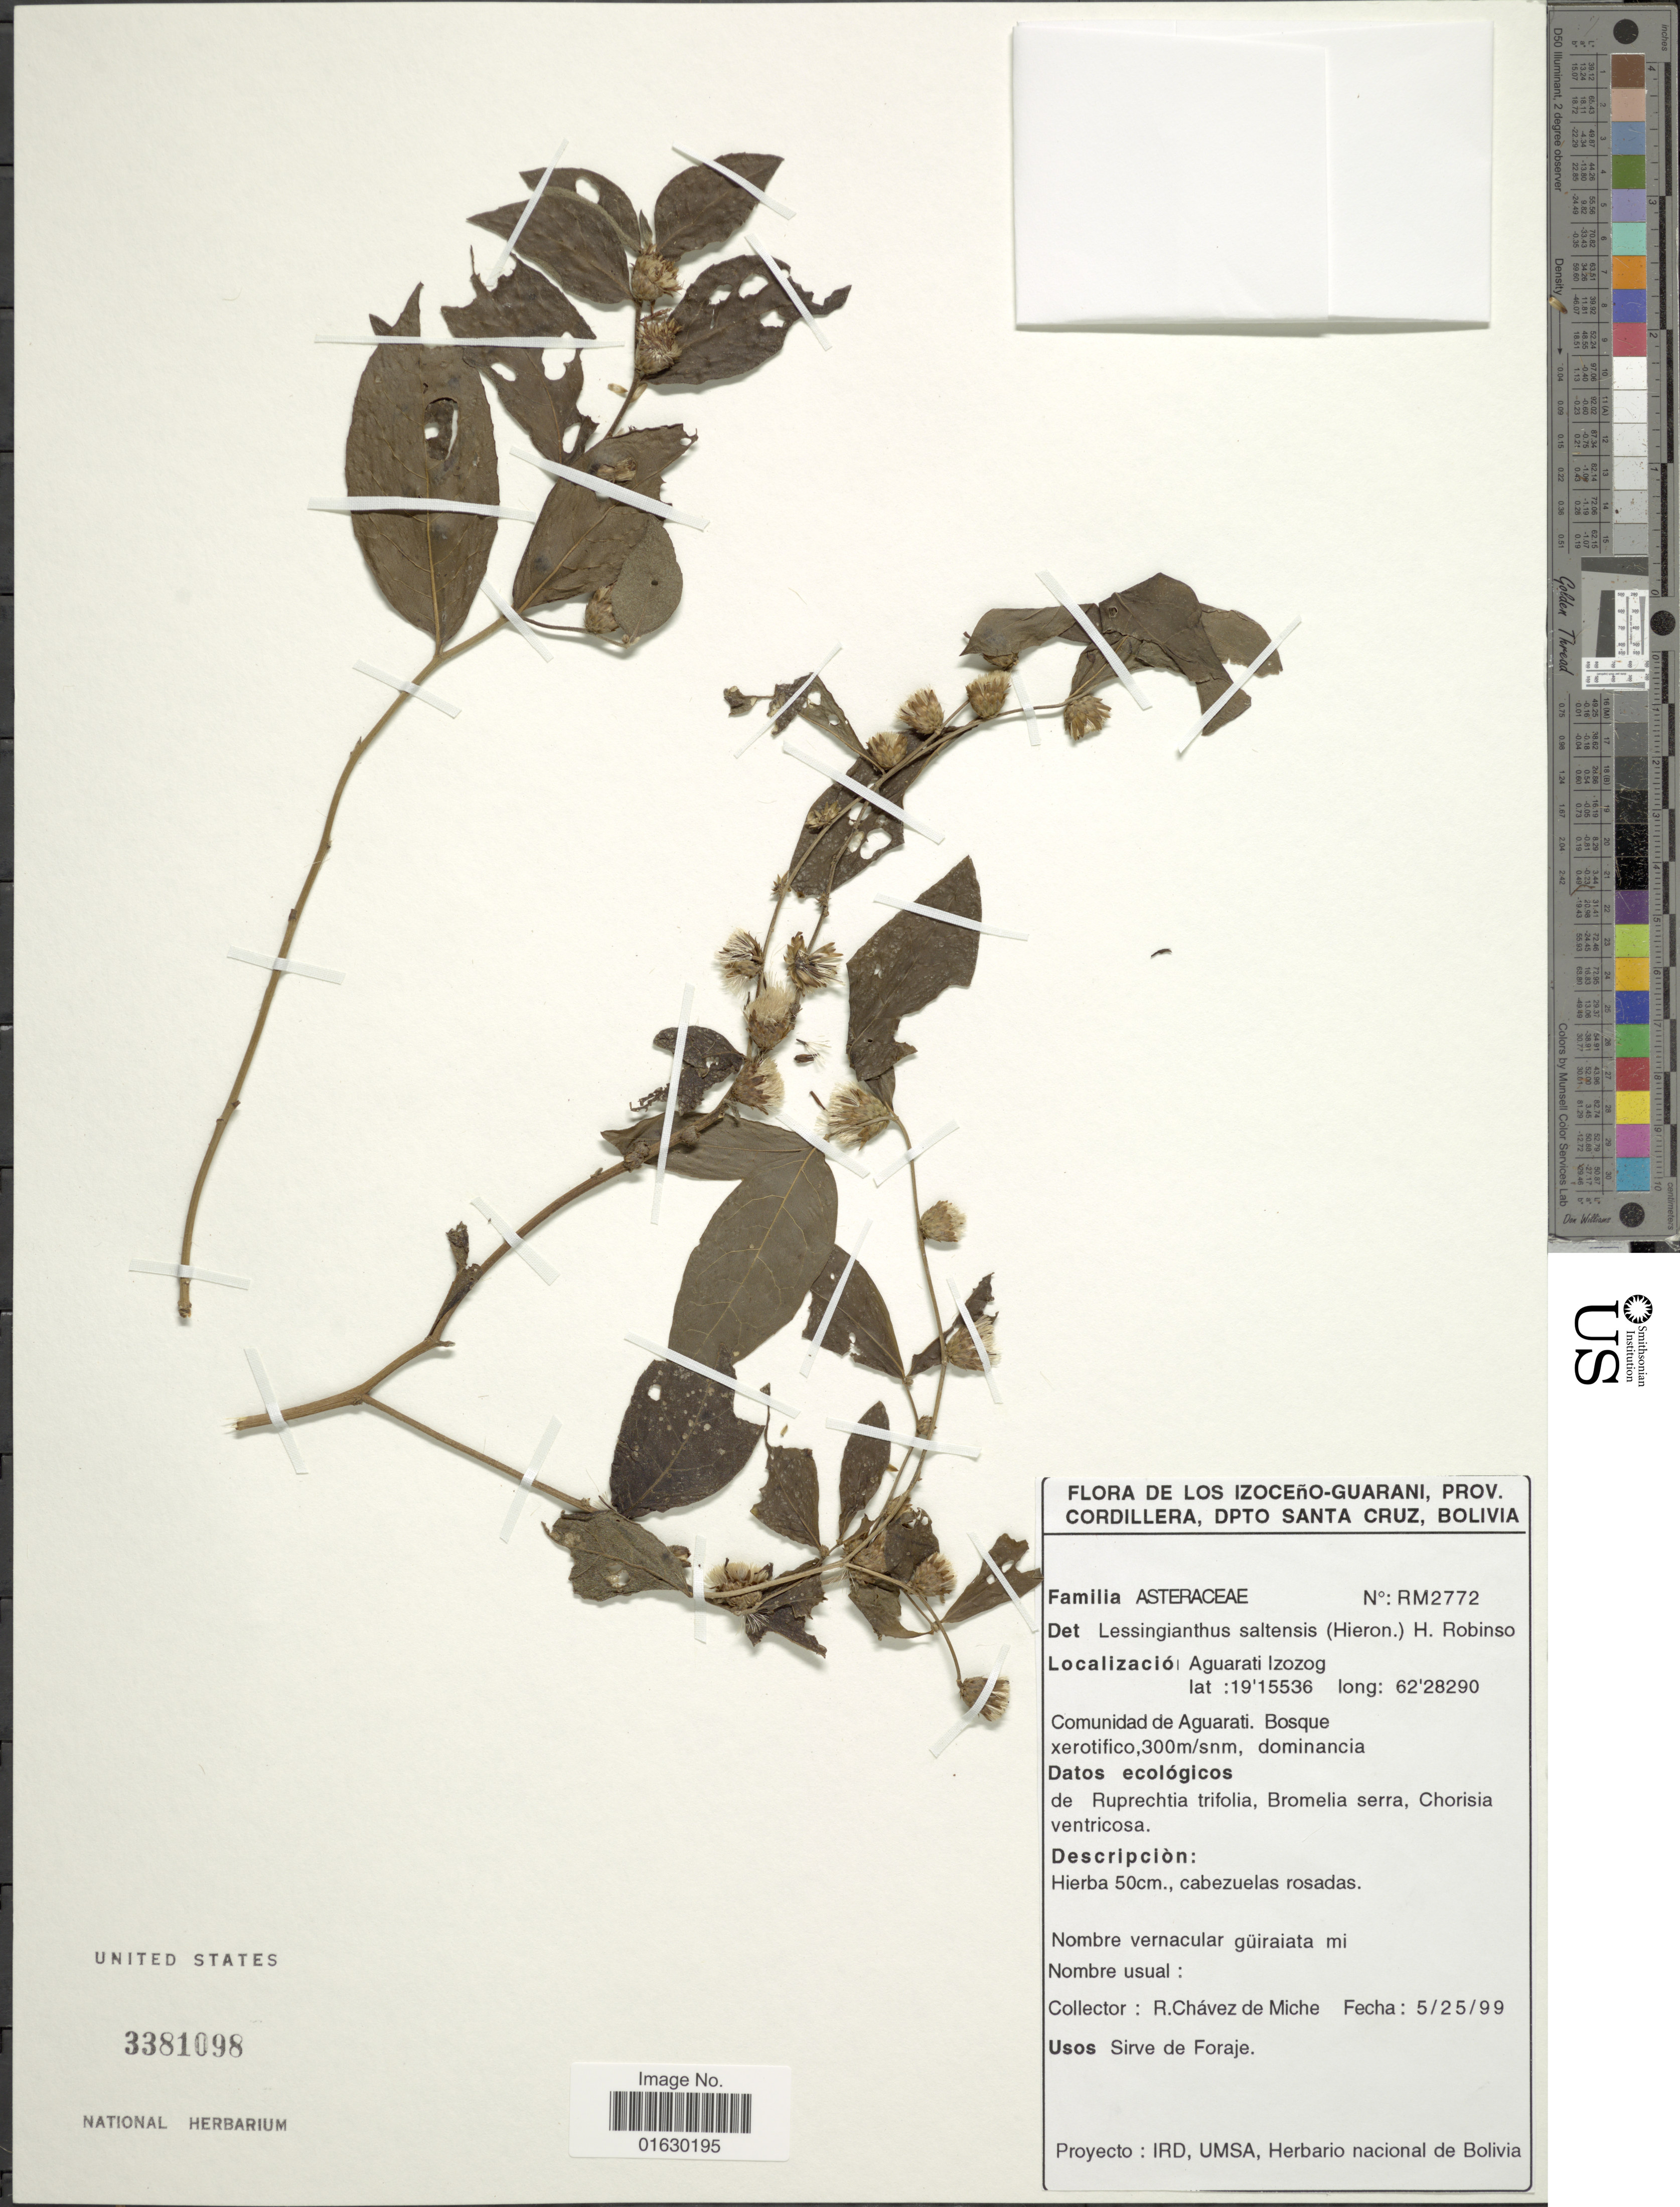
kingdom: Plantae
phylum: Tracheophyta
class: Magnoliopsida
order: Asterales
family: Asteraceae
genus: Lessingianthus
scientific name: Lessingianthus saltensis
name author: (Hieron.) H. Rob.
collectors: R. Chávez de Miche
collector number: RM2772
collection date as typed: Transcribed d/m/y: 25/5/99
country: Bolivia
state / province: Santa Cruz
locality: Los Izoceno, Prov. Cordillera, Dpto Santa Cruz, Aguarati Izozog, Comunidad de Aguarati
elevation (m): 300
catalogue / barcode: US 3381098